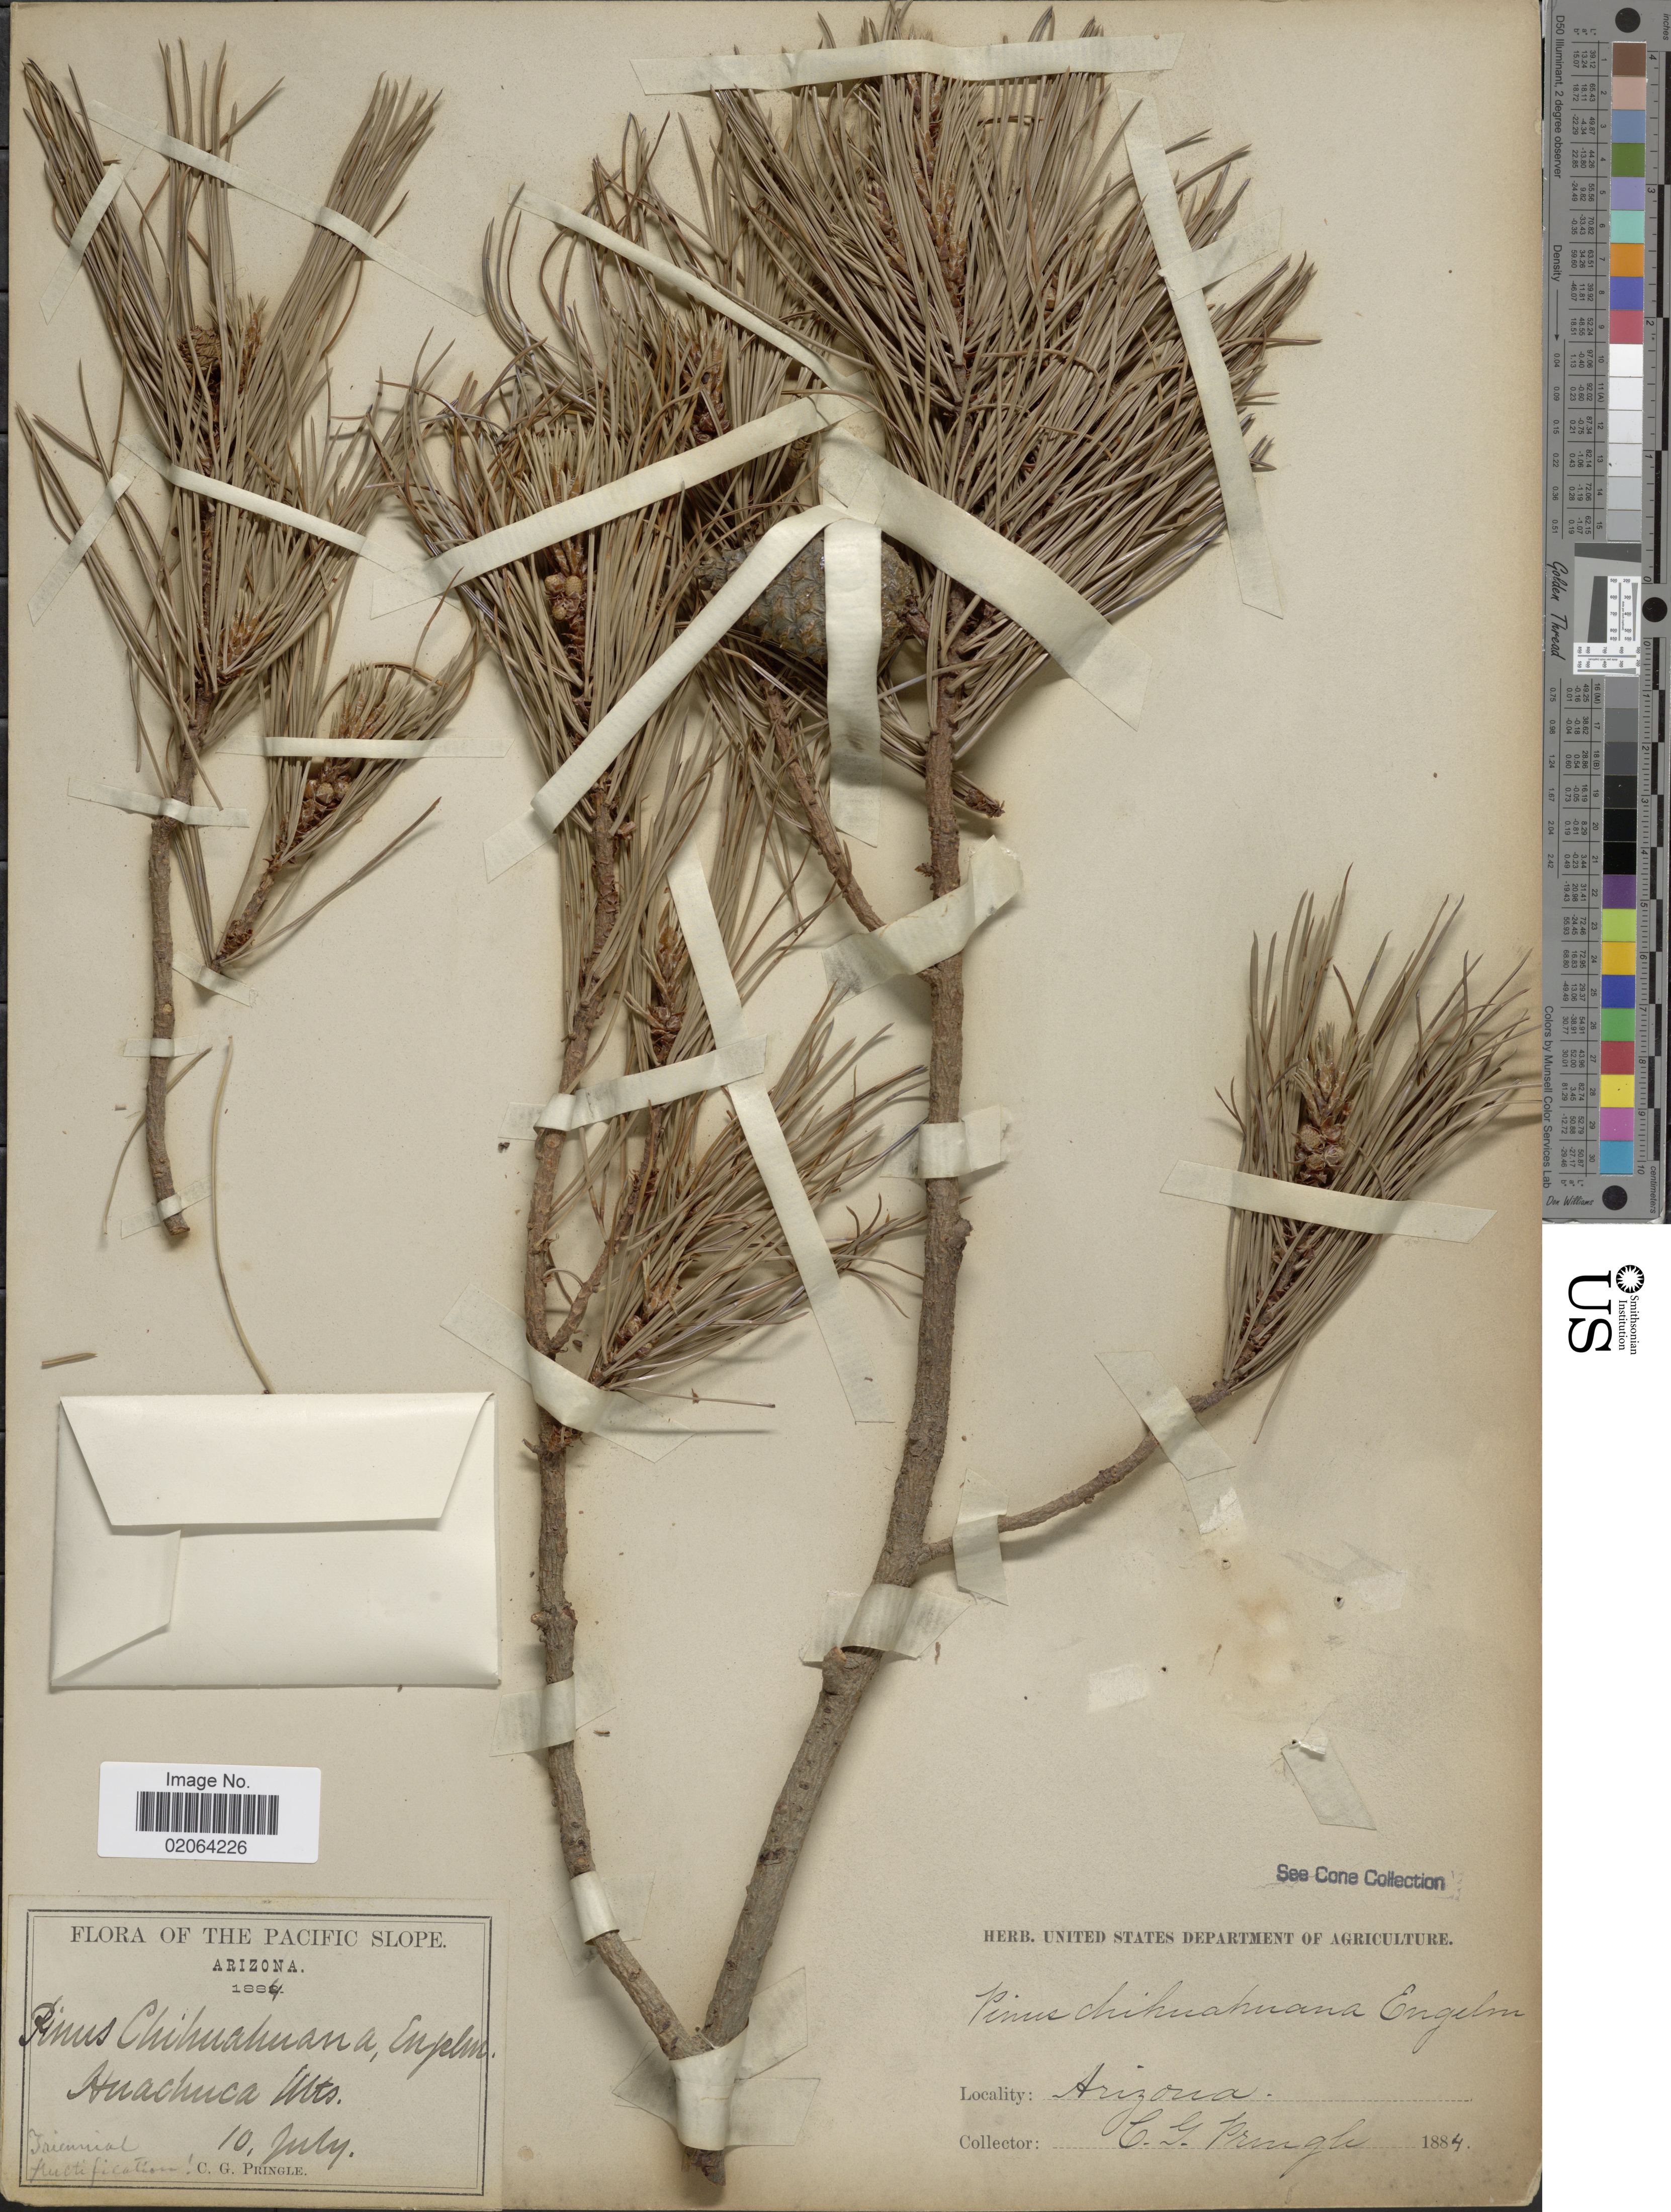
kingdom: Plantae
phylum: Tracheophyta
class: Pinopsida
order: Pinales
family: Pinaceae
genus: Pinus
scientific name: Pinus leiophylla var. chihuahuana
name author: (Engelm.) Shaw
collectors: C. G. Pringle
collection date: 1884-07-10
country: United States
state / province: Arizona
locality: Pacific Slope, Arizona. Huachuca Mts.